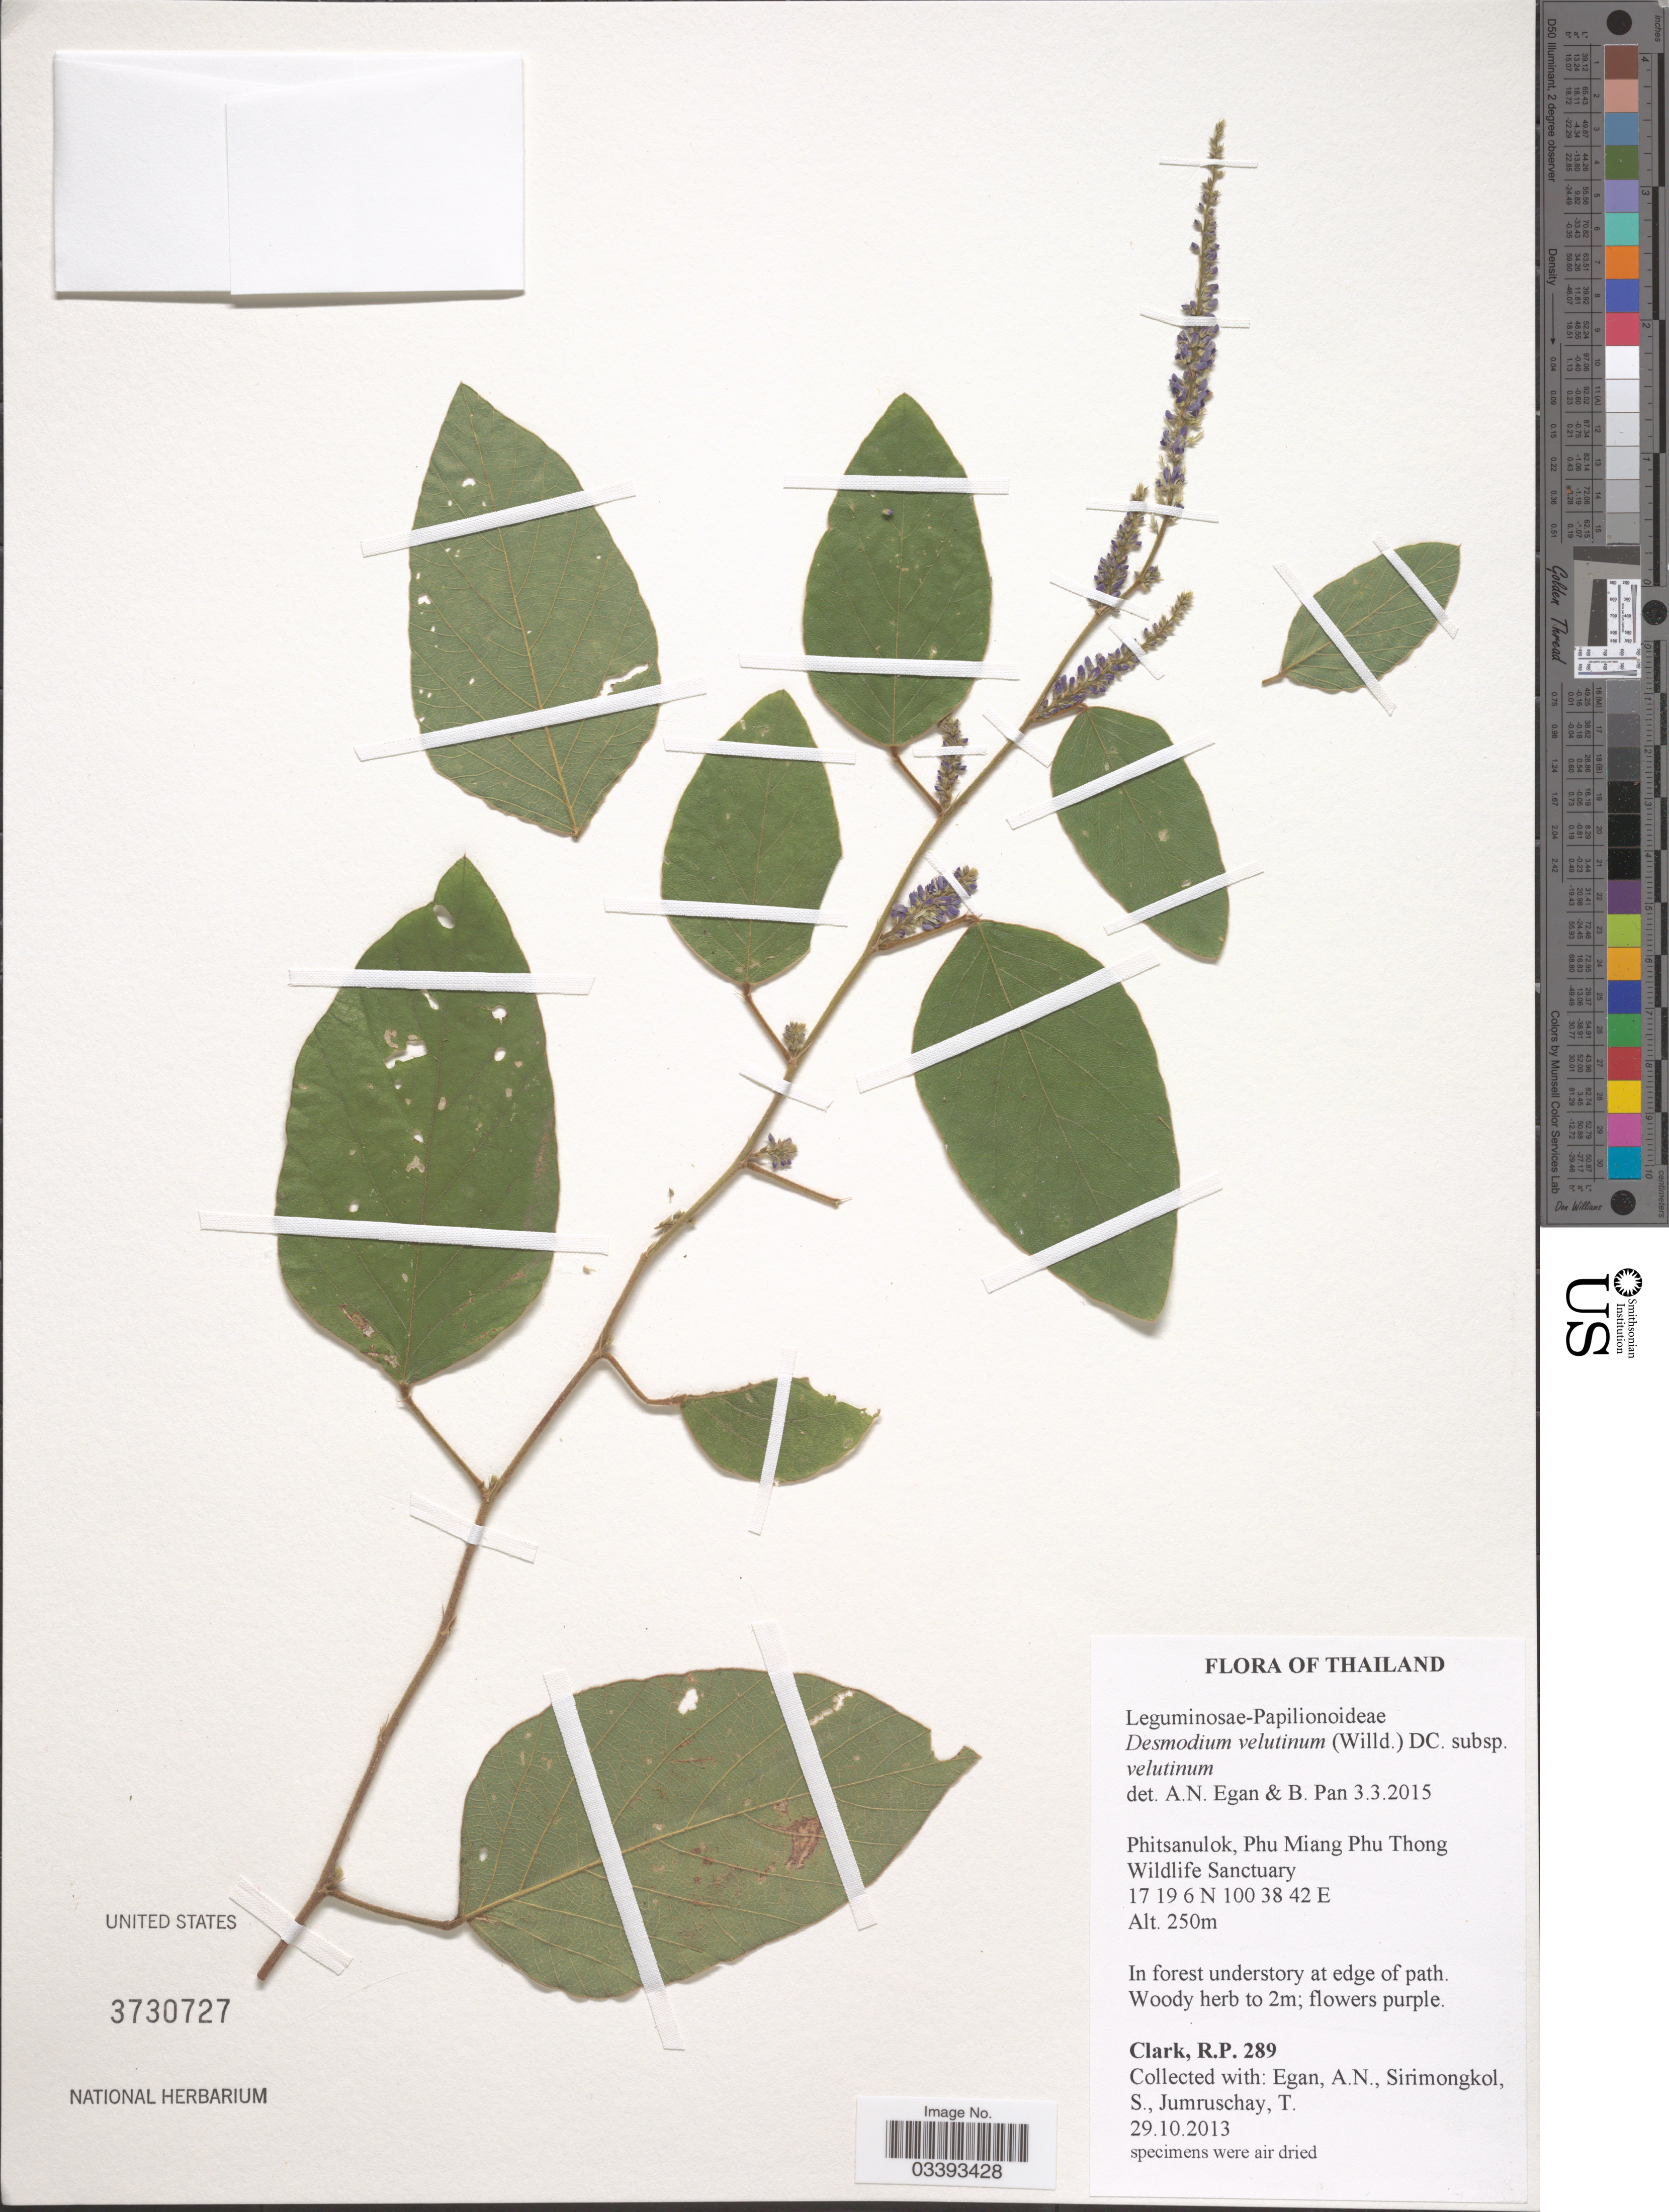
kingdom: Plantae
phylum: Tracheophyta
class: Magnoliopsida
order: Fabales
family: Fabaceae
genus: Polhillides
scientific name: Polhillides velutina subsp. velutina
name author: (Willd.) H. Ohashi & K. Ohashi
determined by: Strong, Mark T., (BOT), Smithsonian Institution - National Museum of Natural History (UNITED STATES)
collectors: R. P. Clark, A. N. Egan, S. Sirimongkol & T. Jumruschay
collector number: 289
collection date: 2013-10-29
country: Thailand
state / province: Phitsanulok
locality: Phu Miang Phu Thong Wildlife Sanctuary.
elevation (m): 250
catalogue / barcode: US 3730727